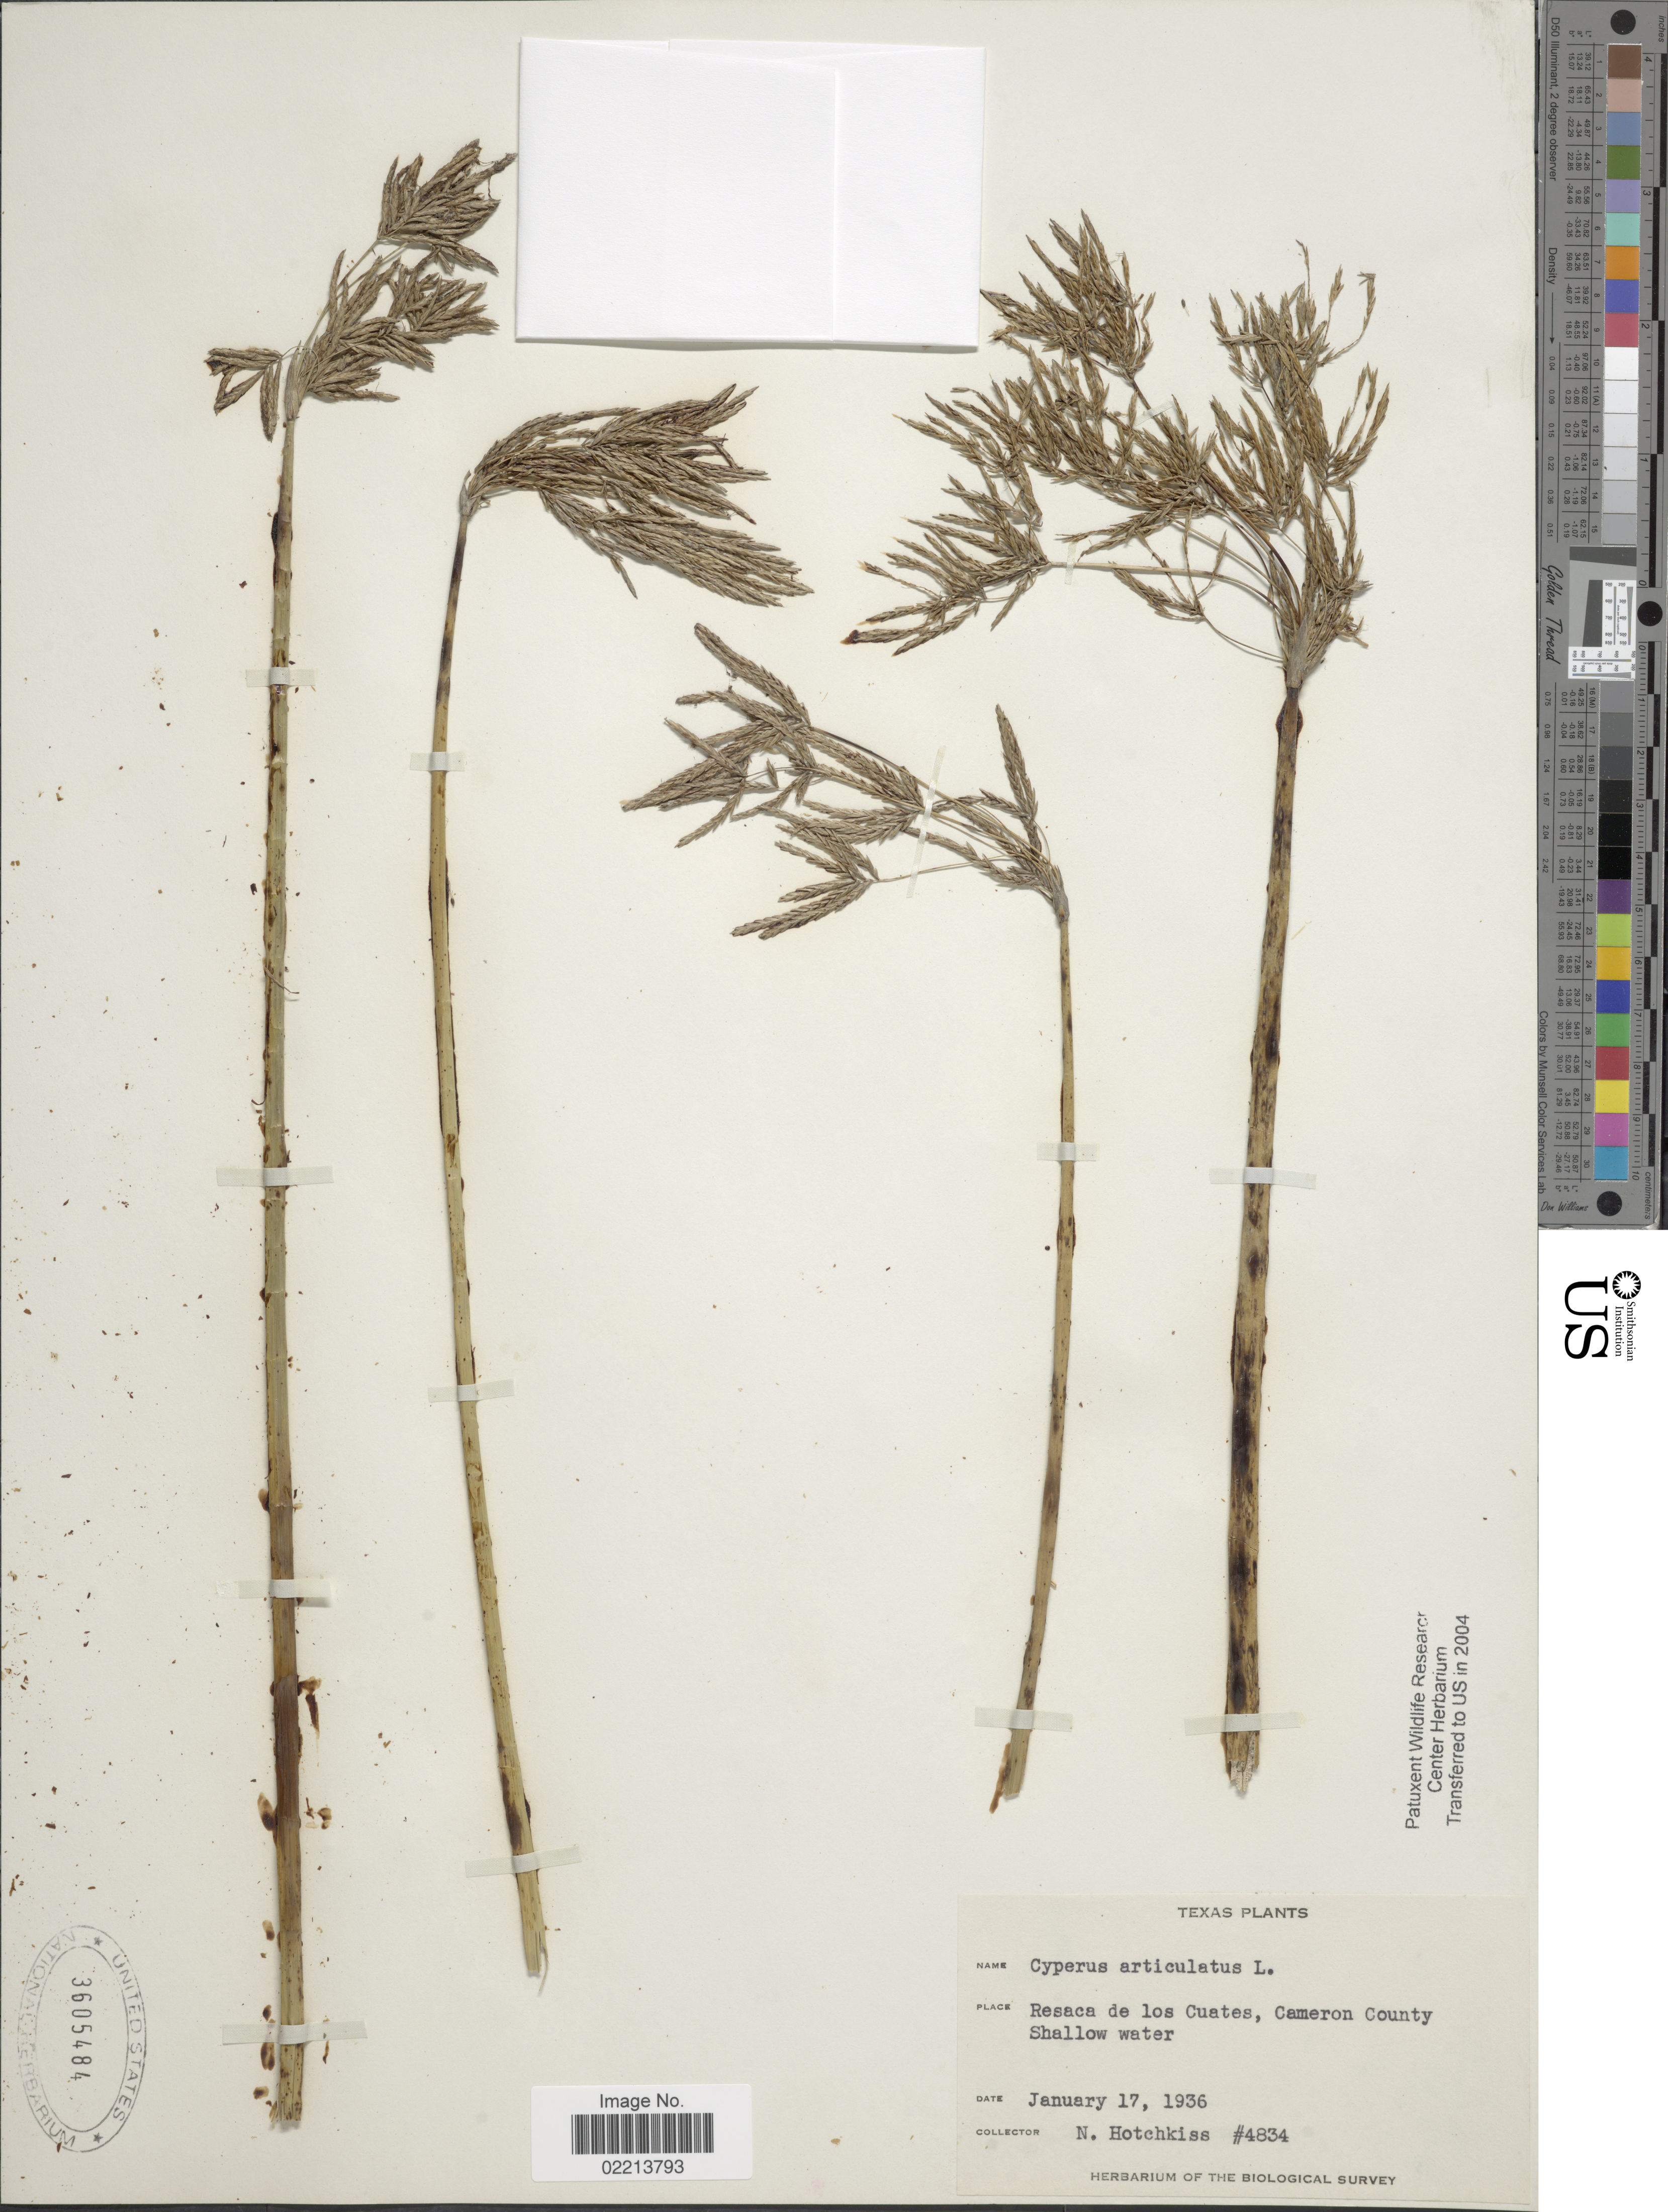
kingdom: Plantae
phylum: Tracheophyta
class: Liliopsida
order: Poales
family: Cyperaceae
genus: Cyperus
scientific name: Cyperus articulatus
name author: L.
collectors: N. Hotchkiss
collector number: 4834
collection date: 1936-01-17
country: United States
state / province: Texas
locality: Resaca de los cuates, Cameron County, Shallow water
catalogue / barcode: US 3605484